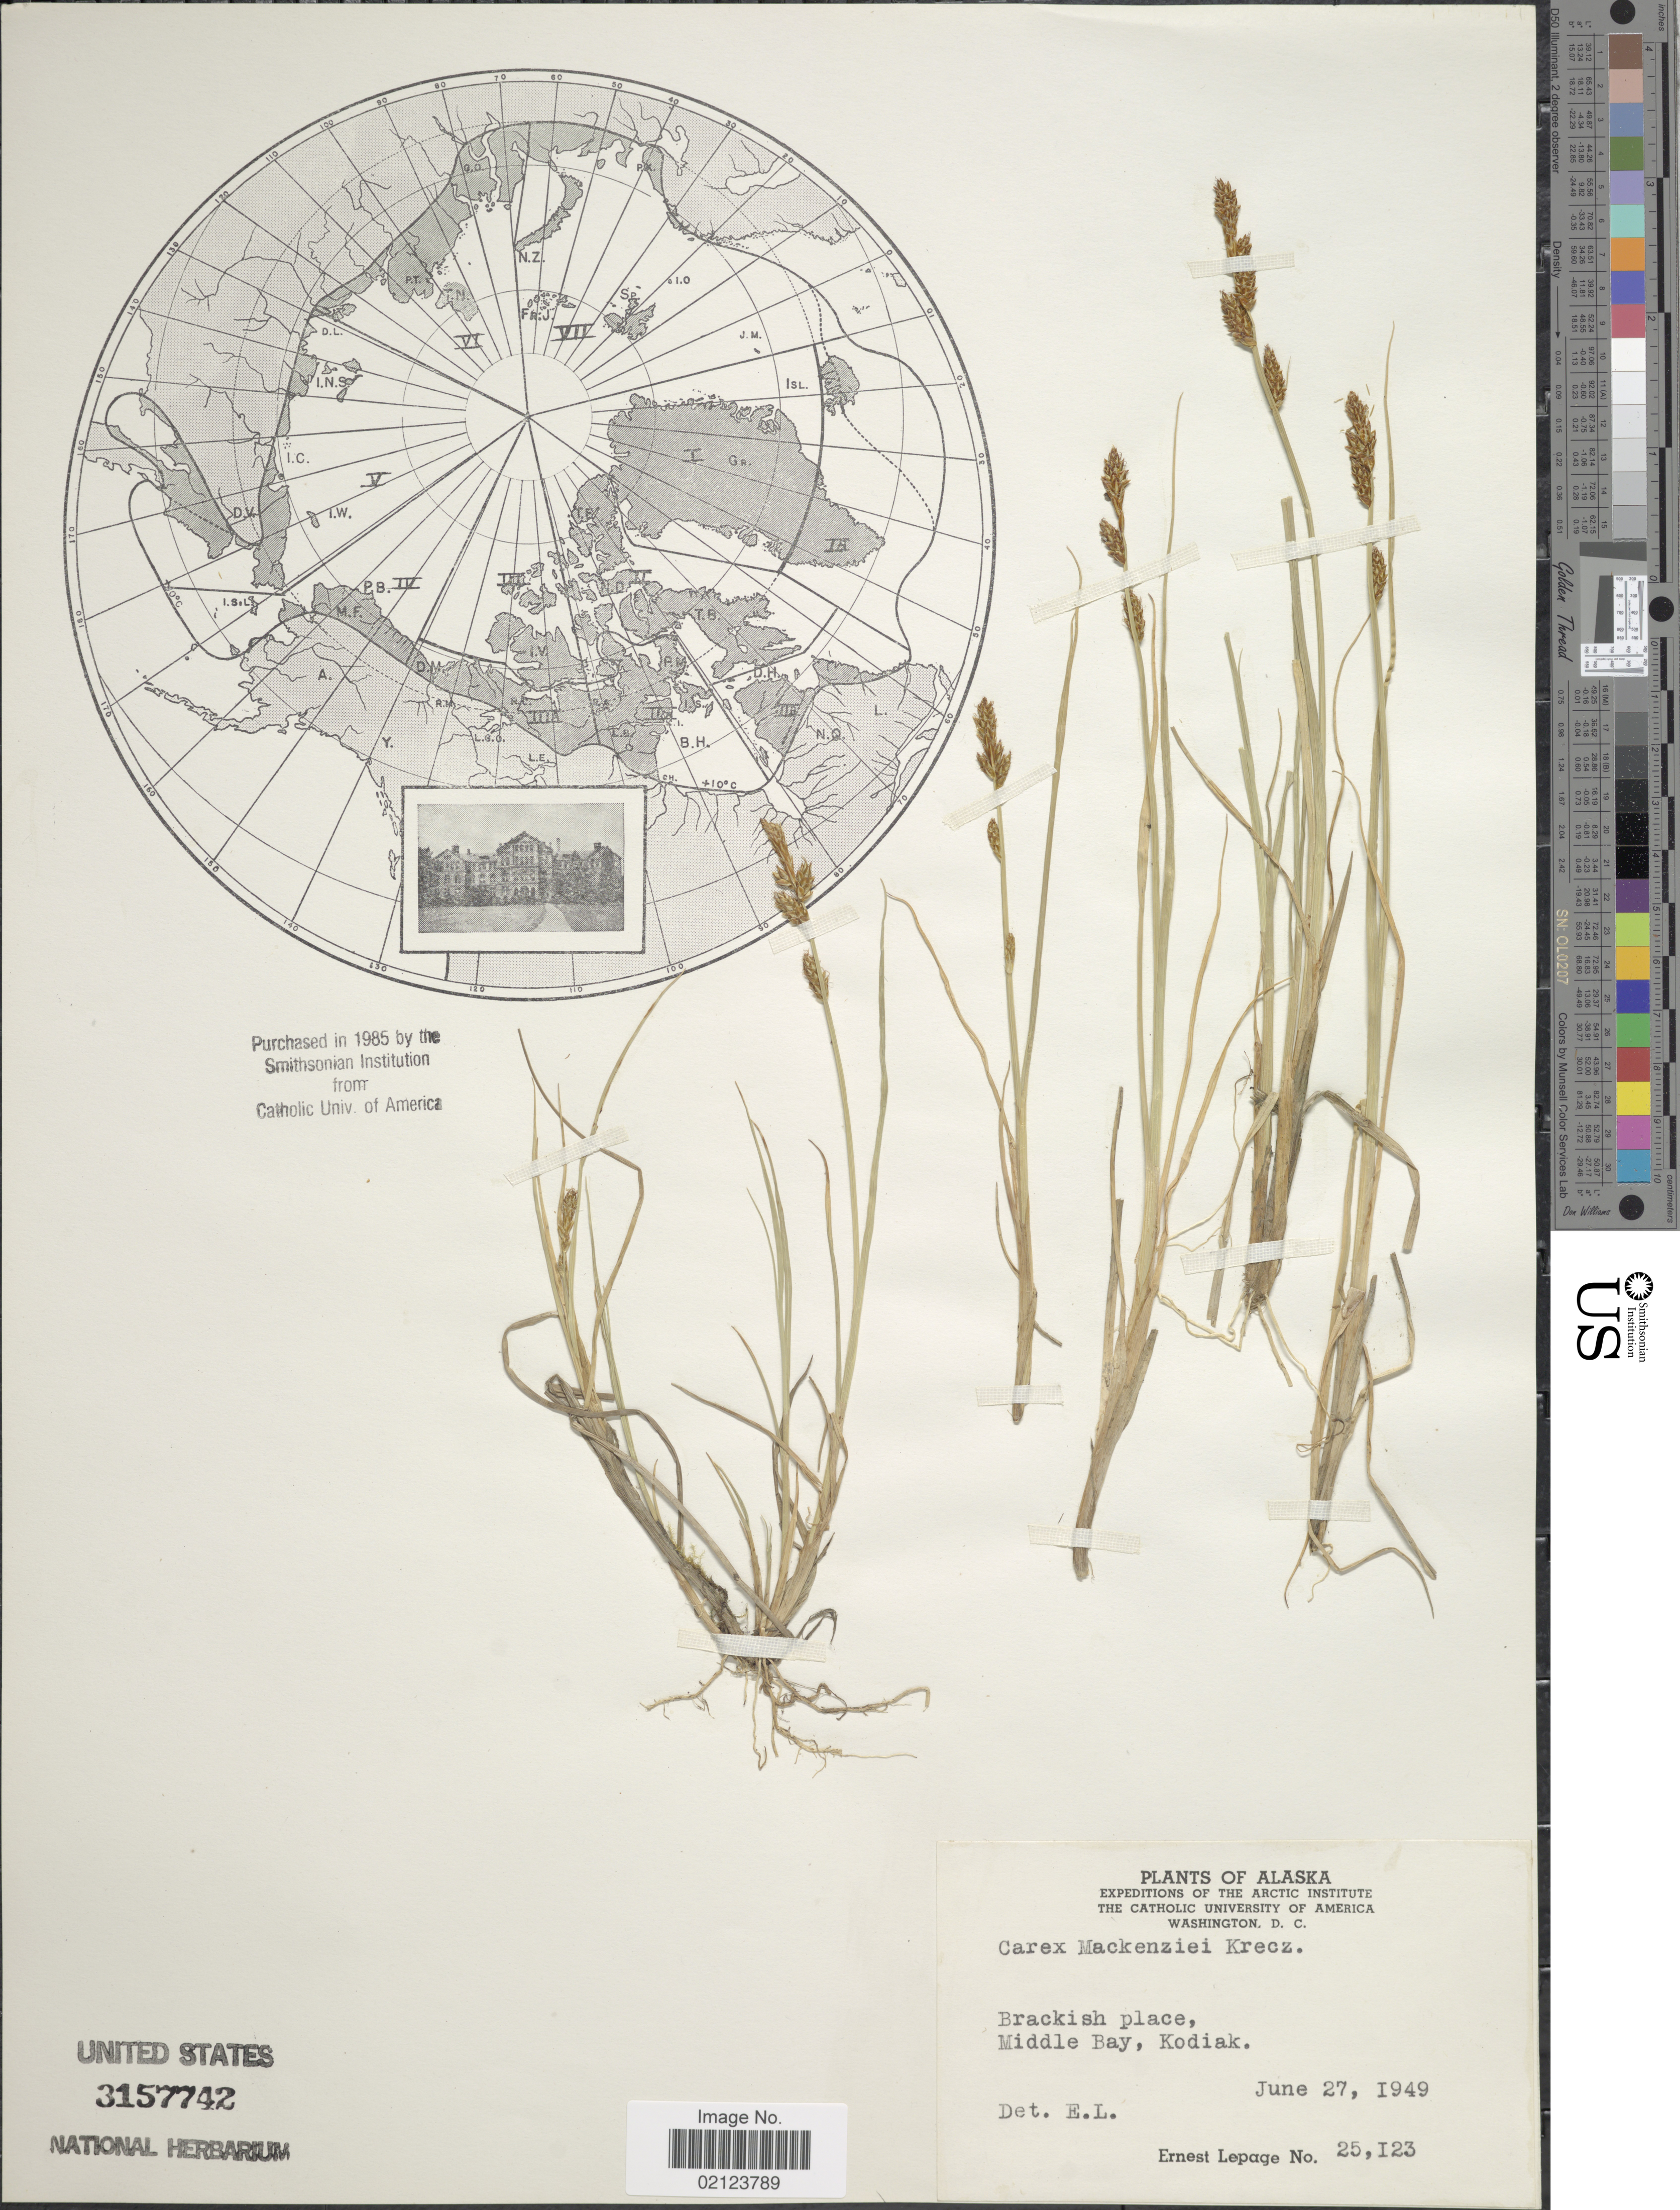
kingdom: Plantae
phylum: Tracheophyta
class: Liliopsida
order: Poales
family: Cyperaceae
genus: Carex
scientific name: Carex mackenziei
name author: V.I. Krecz.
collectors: E. Lepage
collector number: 25123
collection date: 1949-06-27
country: United States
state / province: Alaska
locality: Brackish place, Middle Bay, Kodiak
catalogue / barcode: US 3157742